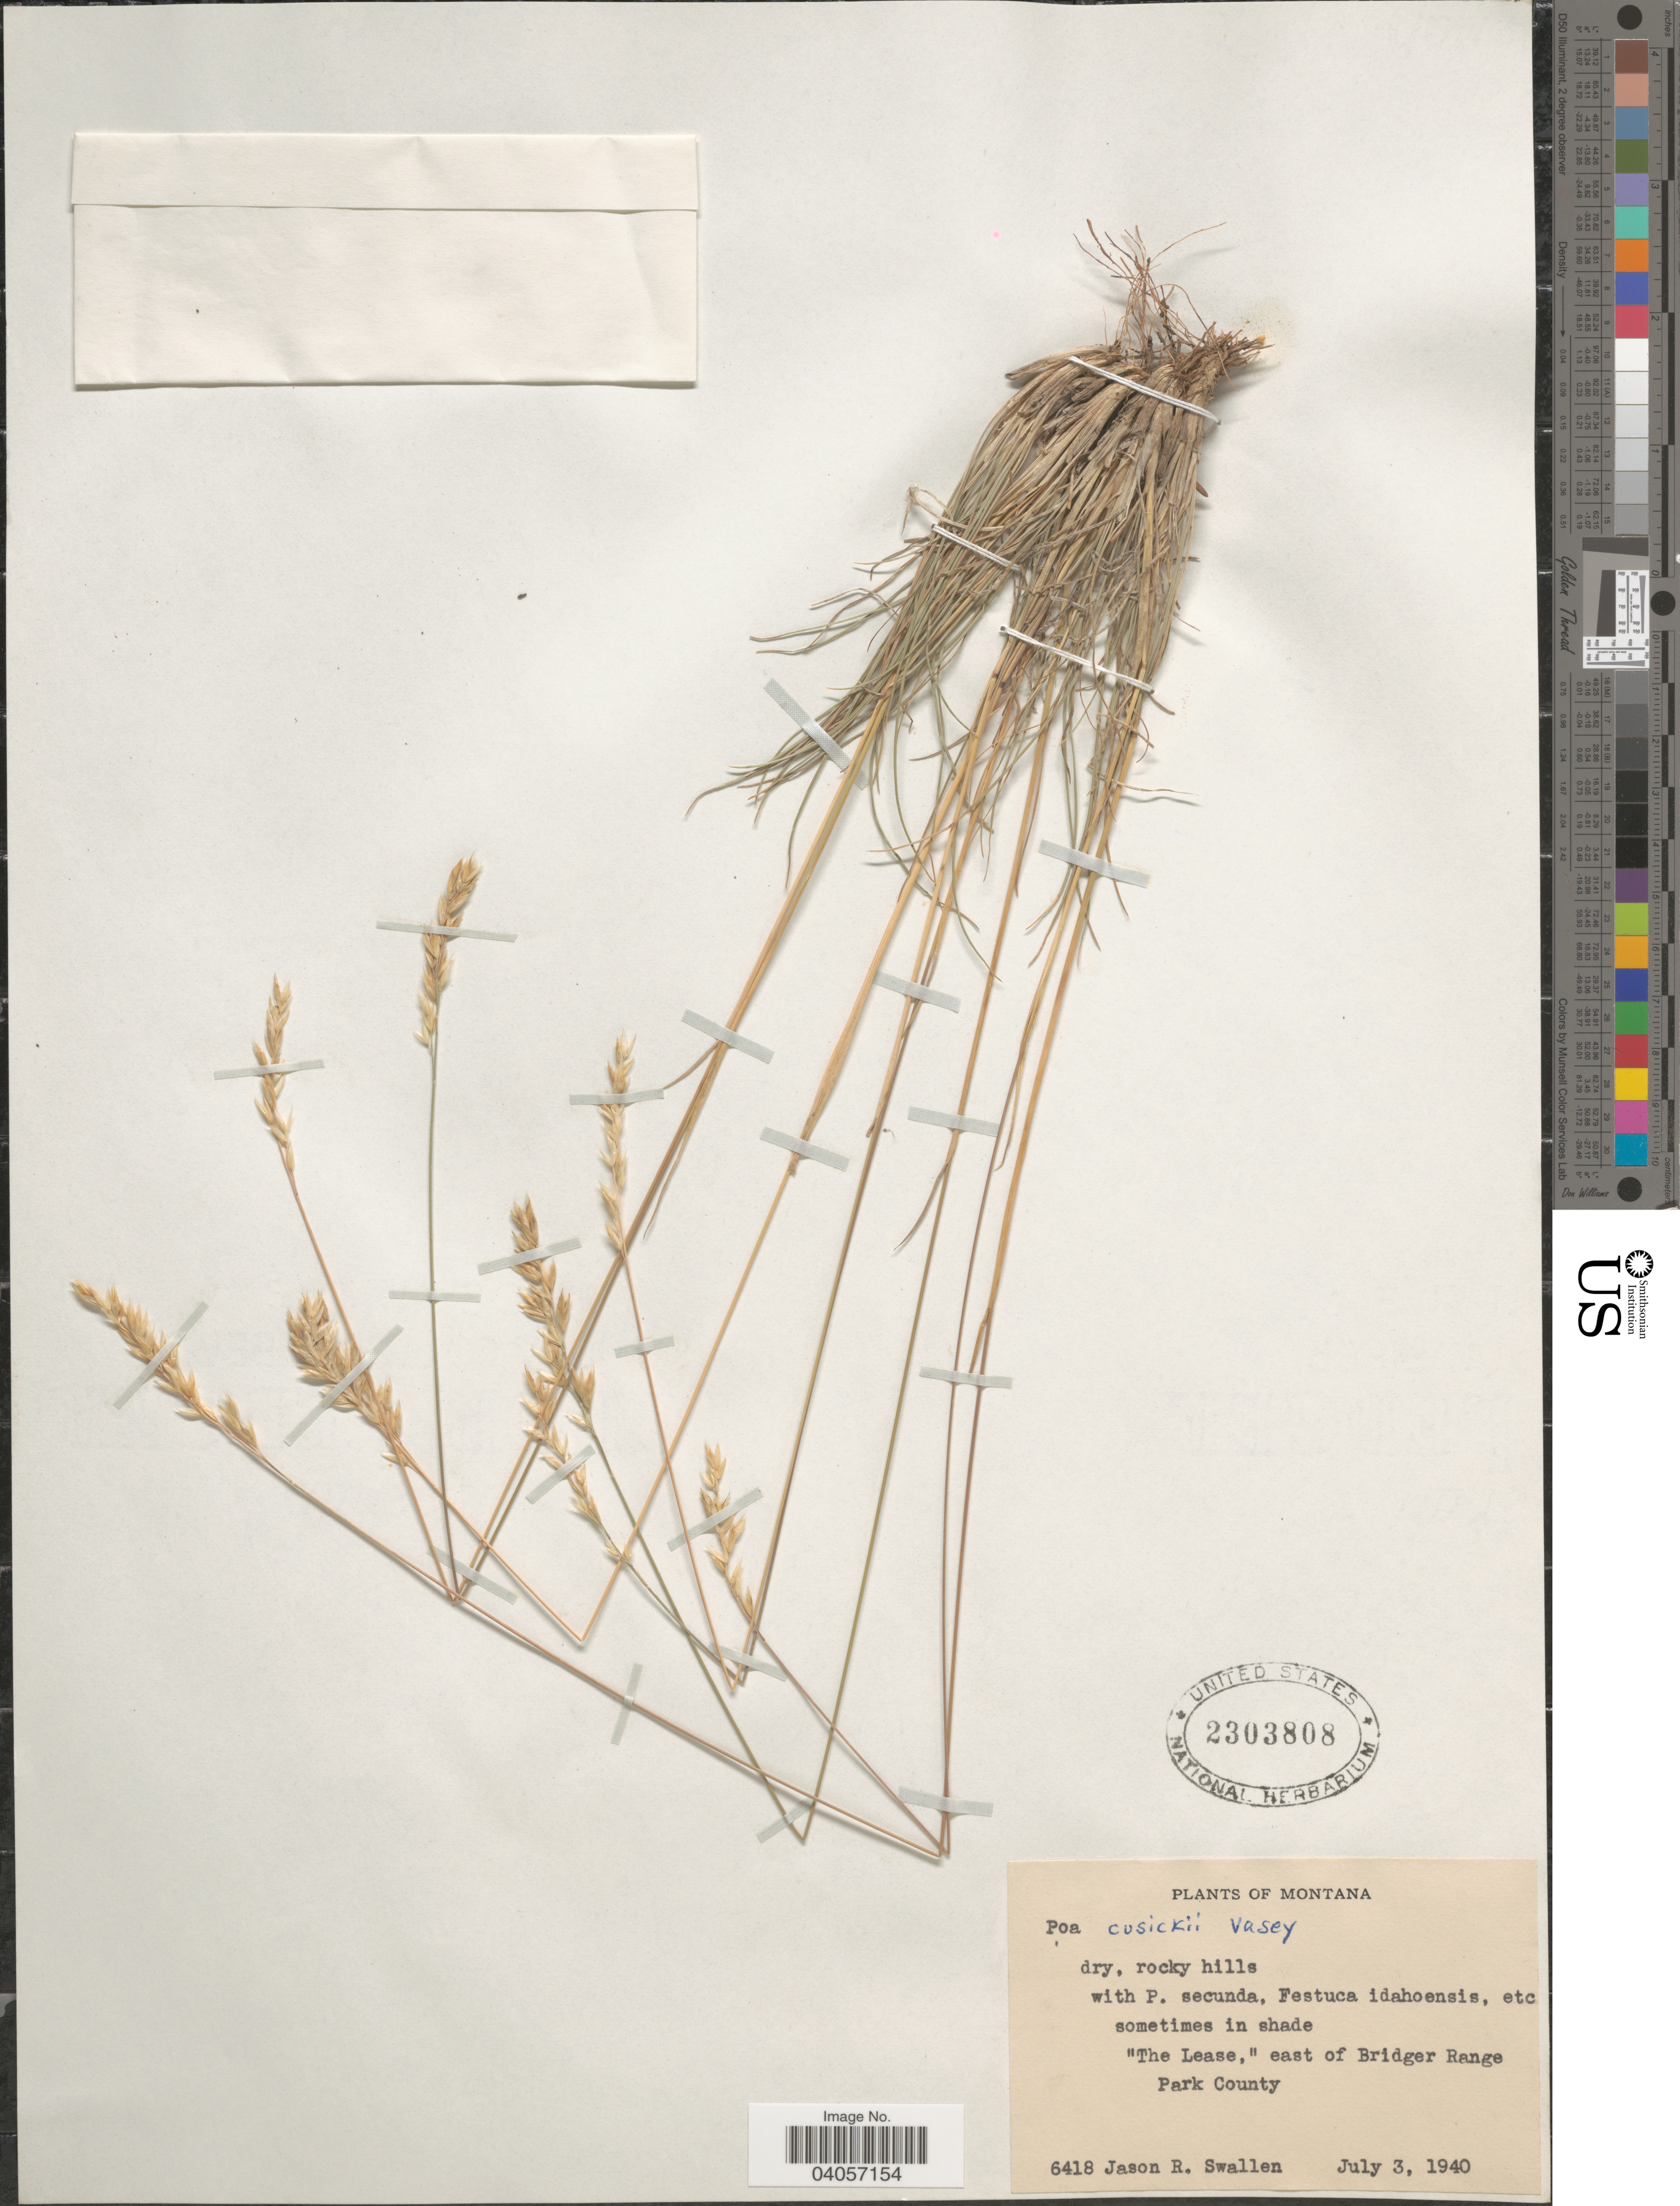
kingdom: Plantae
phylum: Tracheophyta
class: Liliopsida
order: Poales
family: Poaceae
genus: Poa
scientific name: Poa cusickii subsp. pallida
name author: Soreng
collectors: J. R. Swallen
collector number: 6418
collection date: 1940-07-03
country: United States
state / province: Montana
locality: The Lease,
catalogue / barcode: US 2303808